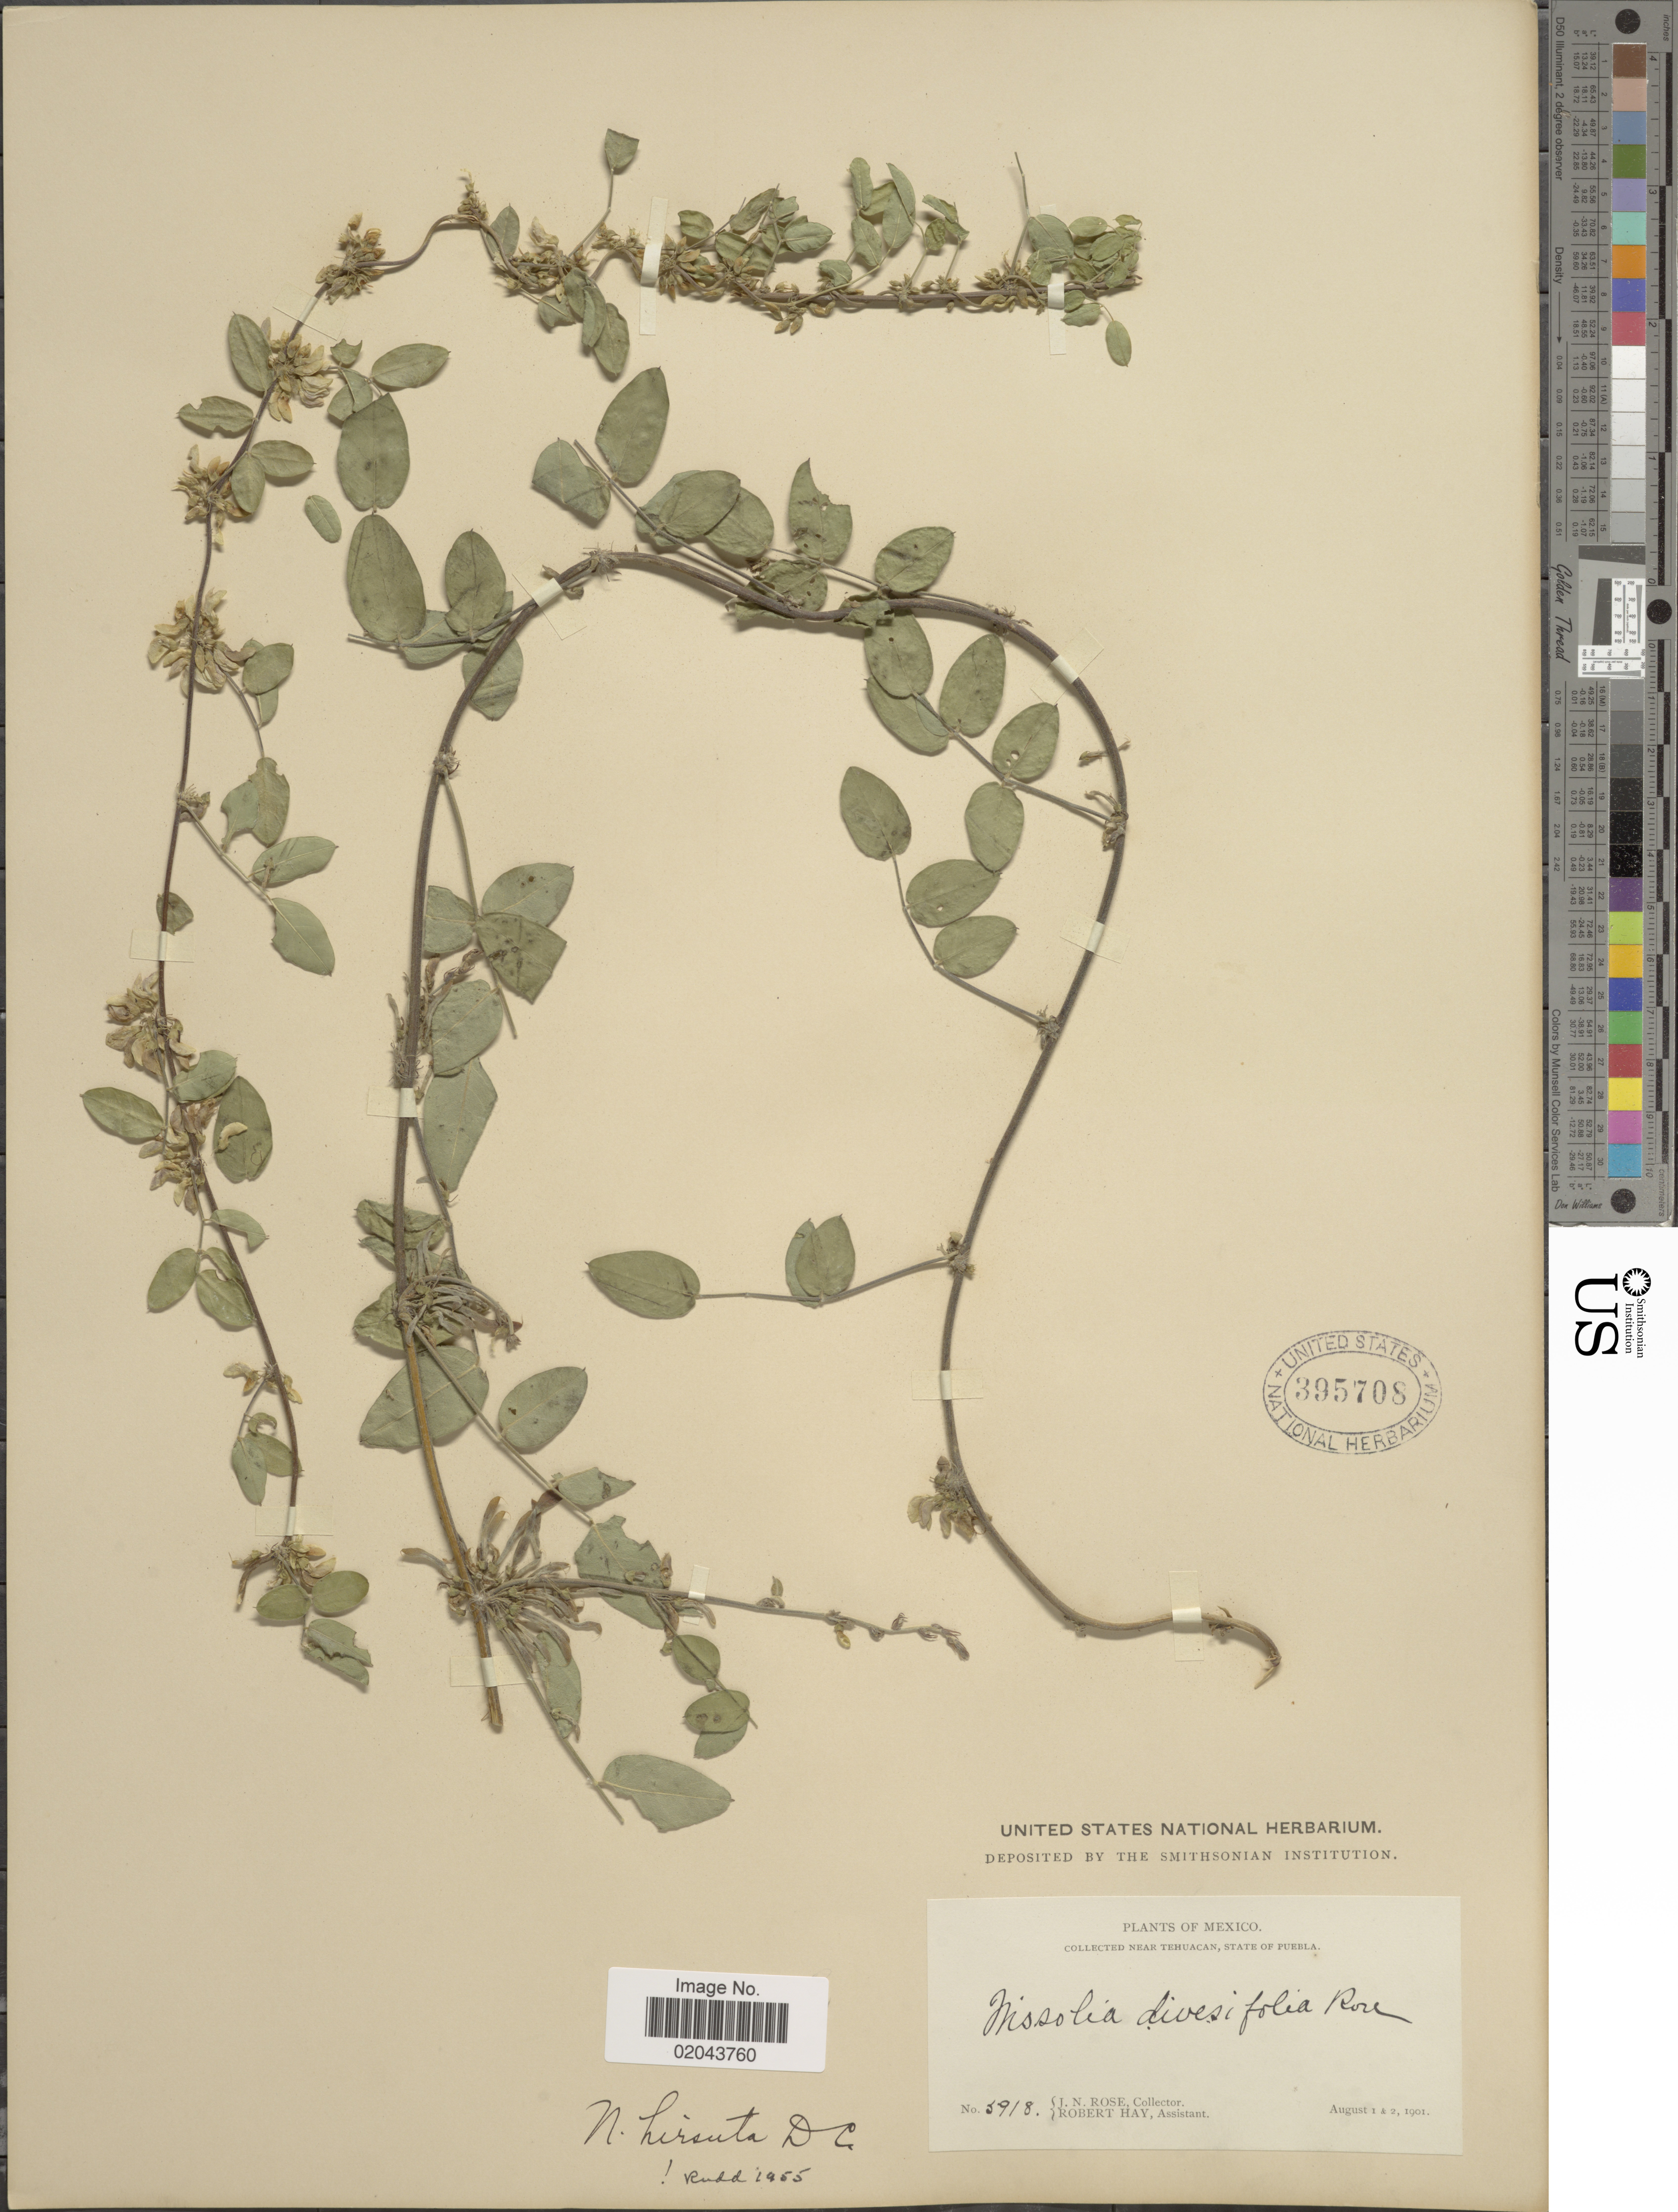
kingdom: Plantae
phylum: Tracheophyta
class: Magnoliopsida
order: Fabales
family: Fabaceae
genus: Nissolia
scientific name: Nissolia microptera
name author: Poir.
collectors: J. N. Rose & J. H. Painter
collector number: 5918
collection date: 1901-08-01/1901-08-02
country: Mexico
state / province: Puebla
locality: Near Tehuacan.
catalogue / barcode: US 395708